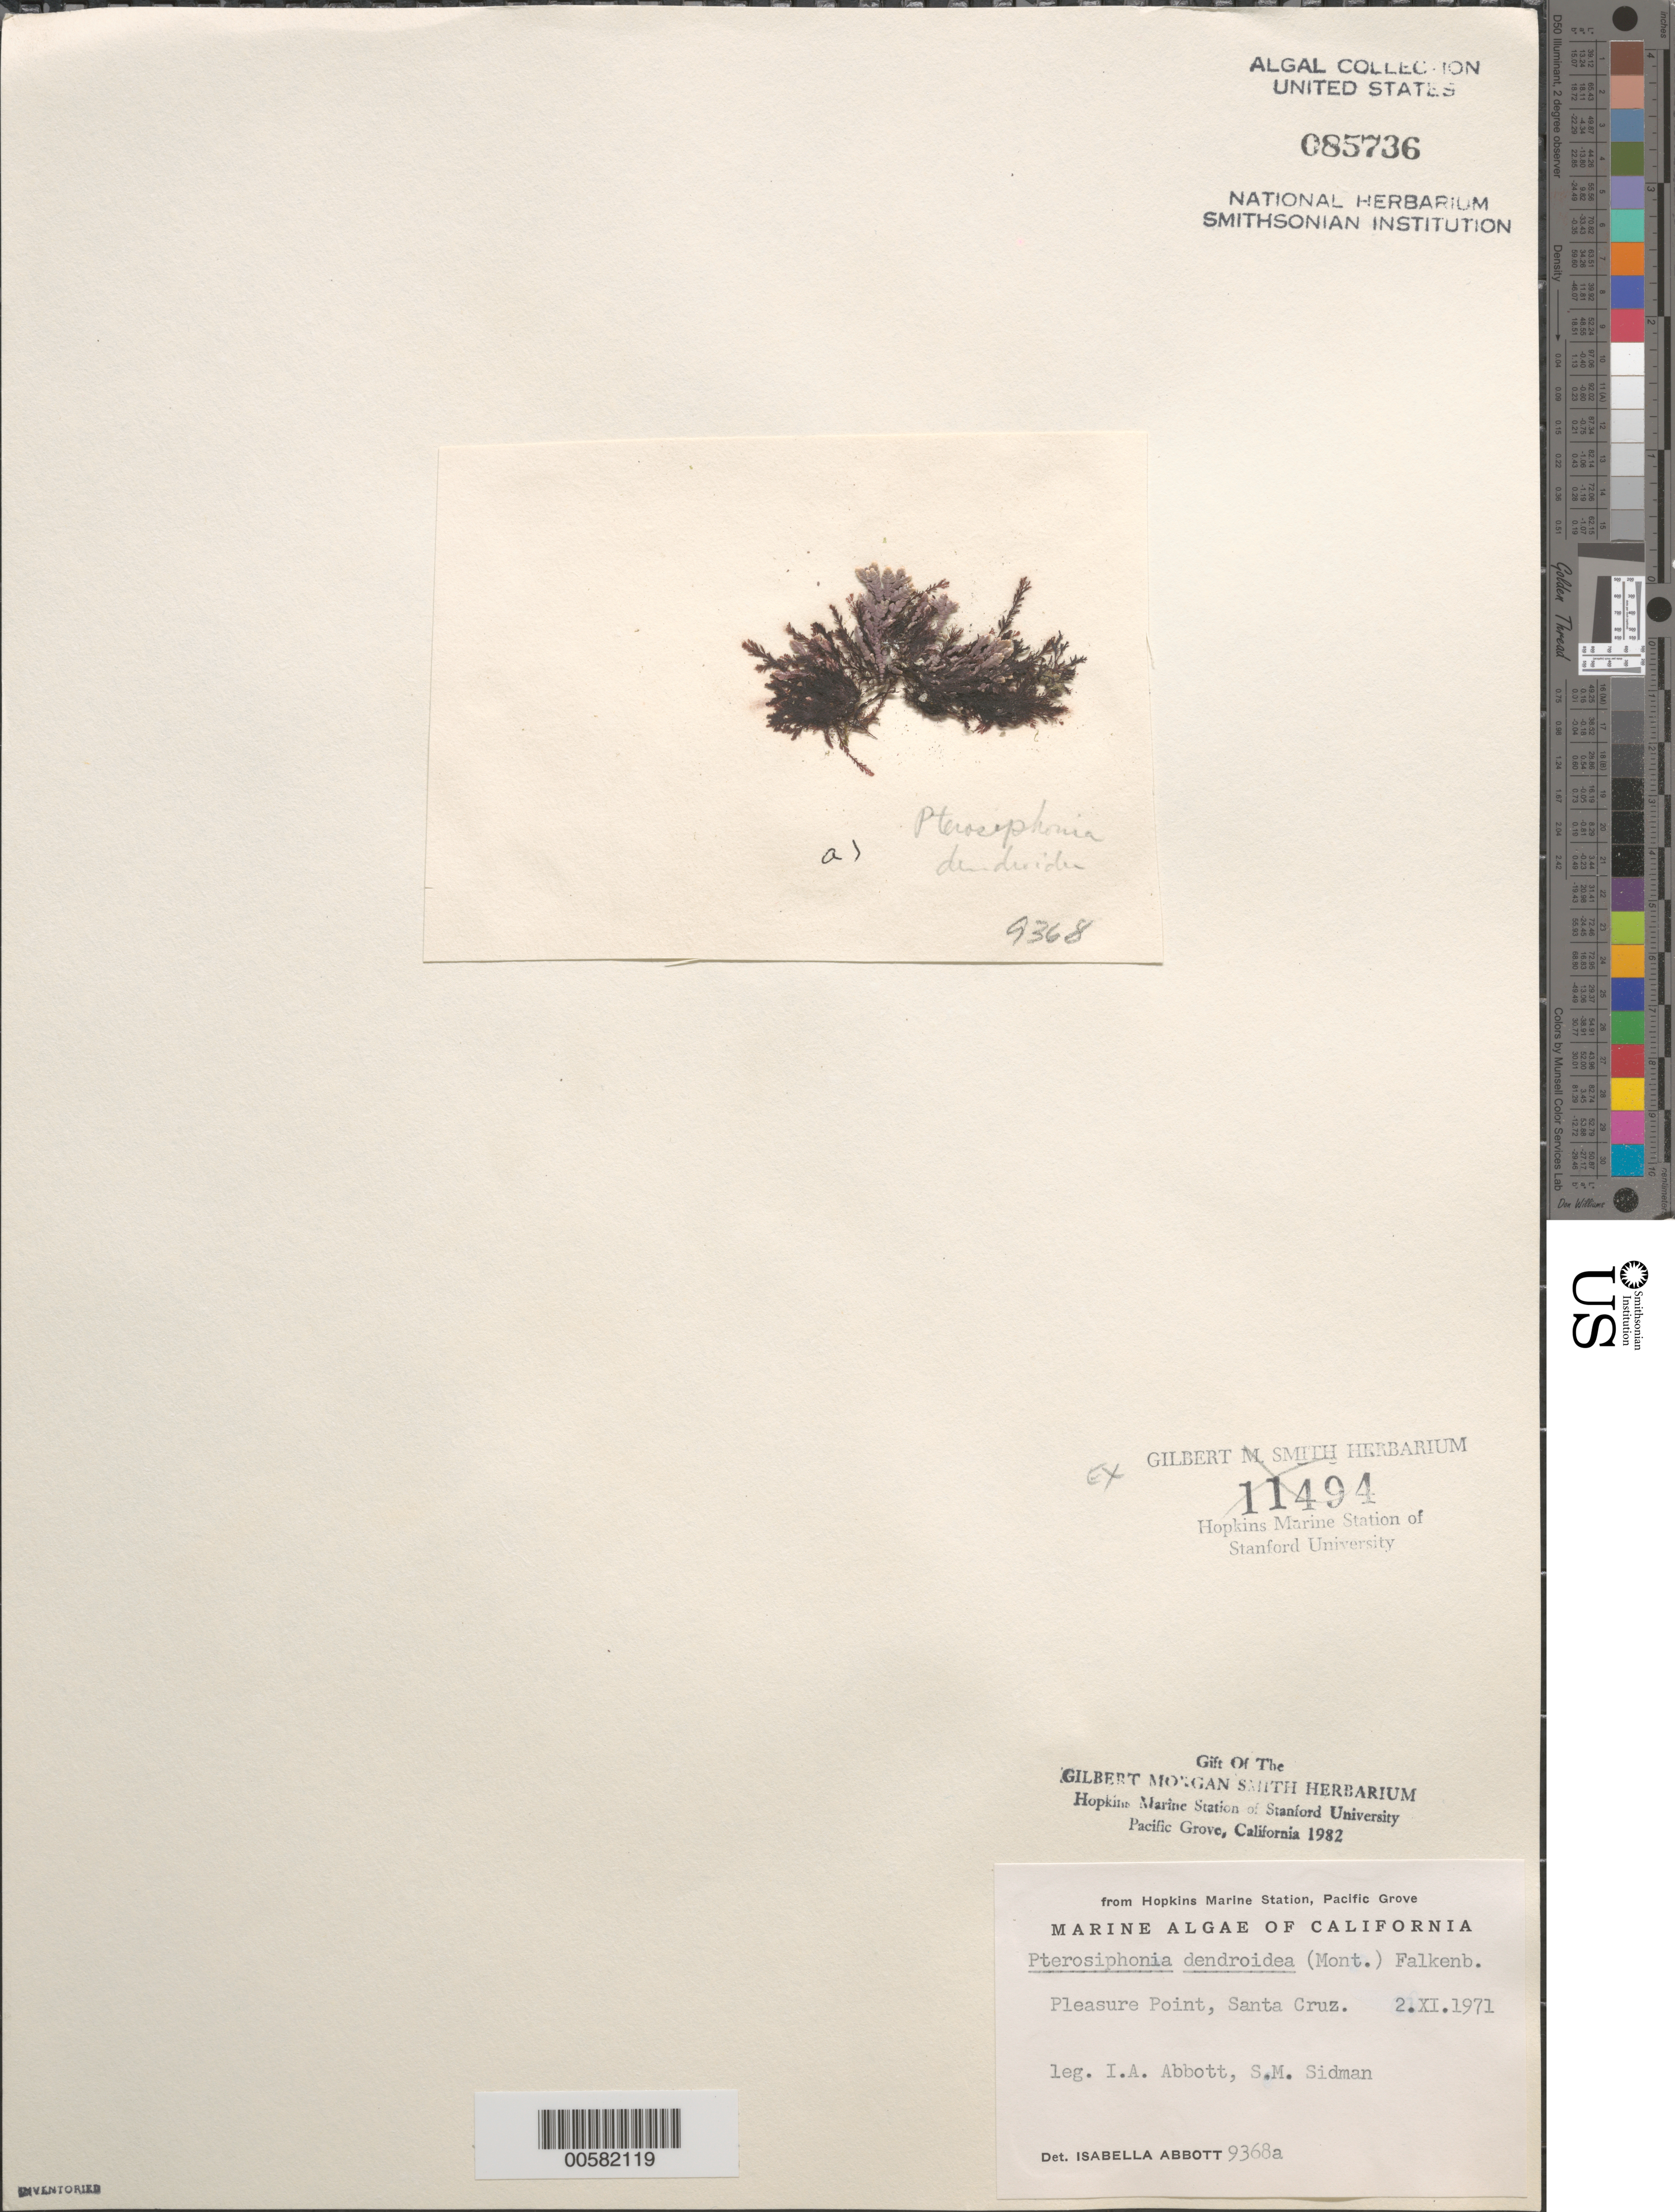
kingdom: Plantae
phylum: Rhodophyta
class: Florideophyceae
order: Ceramiales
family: Rhodomelaceae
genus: Symphyocladiella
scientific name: Symphyocladiella dendroidea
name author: (Montagne) Bustamante et al.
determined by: Algae name updating Project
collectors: I. A. Abbott & S. Sidman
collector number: IAA 9368a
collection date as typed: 02 Nov 1971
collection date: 1971-11-02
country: United States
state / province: California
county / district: Santa Cruz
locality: Pleasure Point, Santa Cruz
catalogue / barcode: US 85736